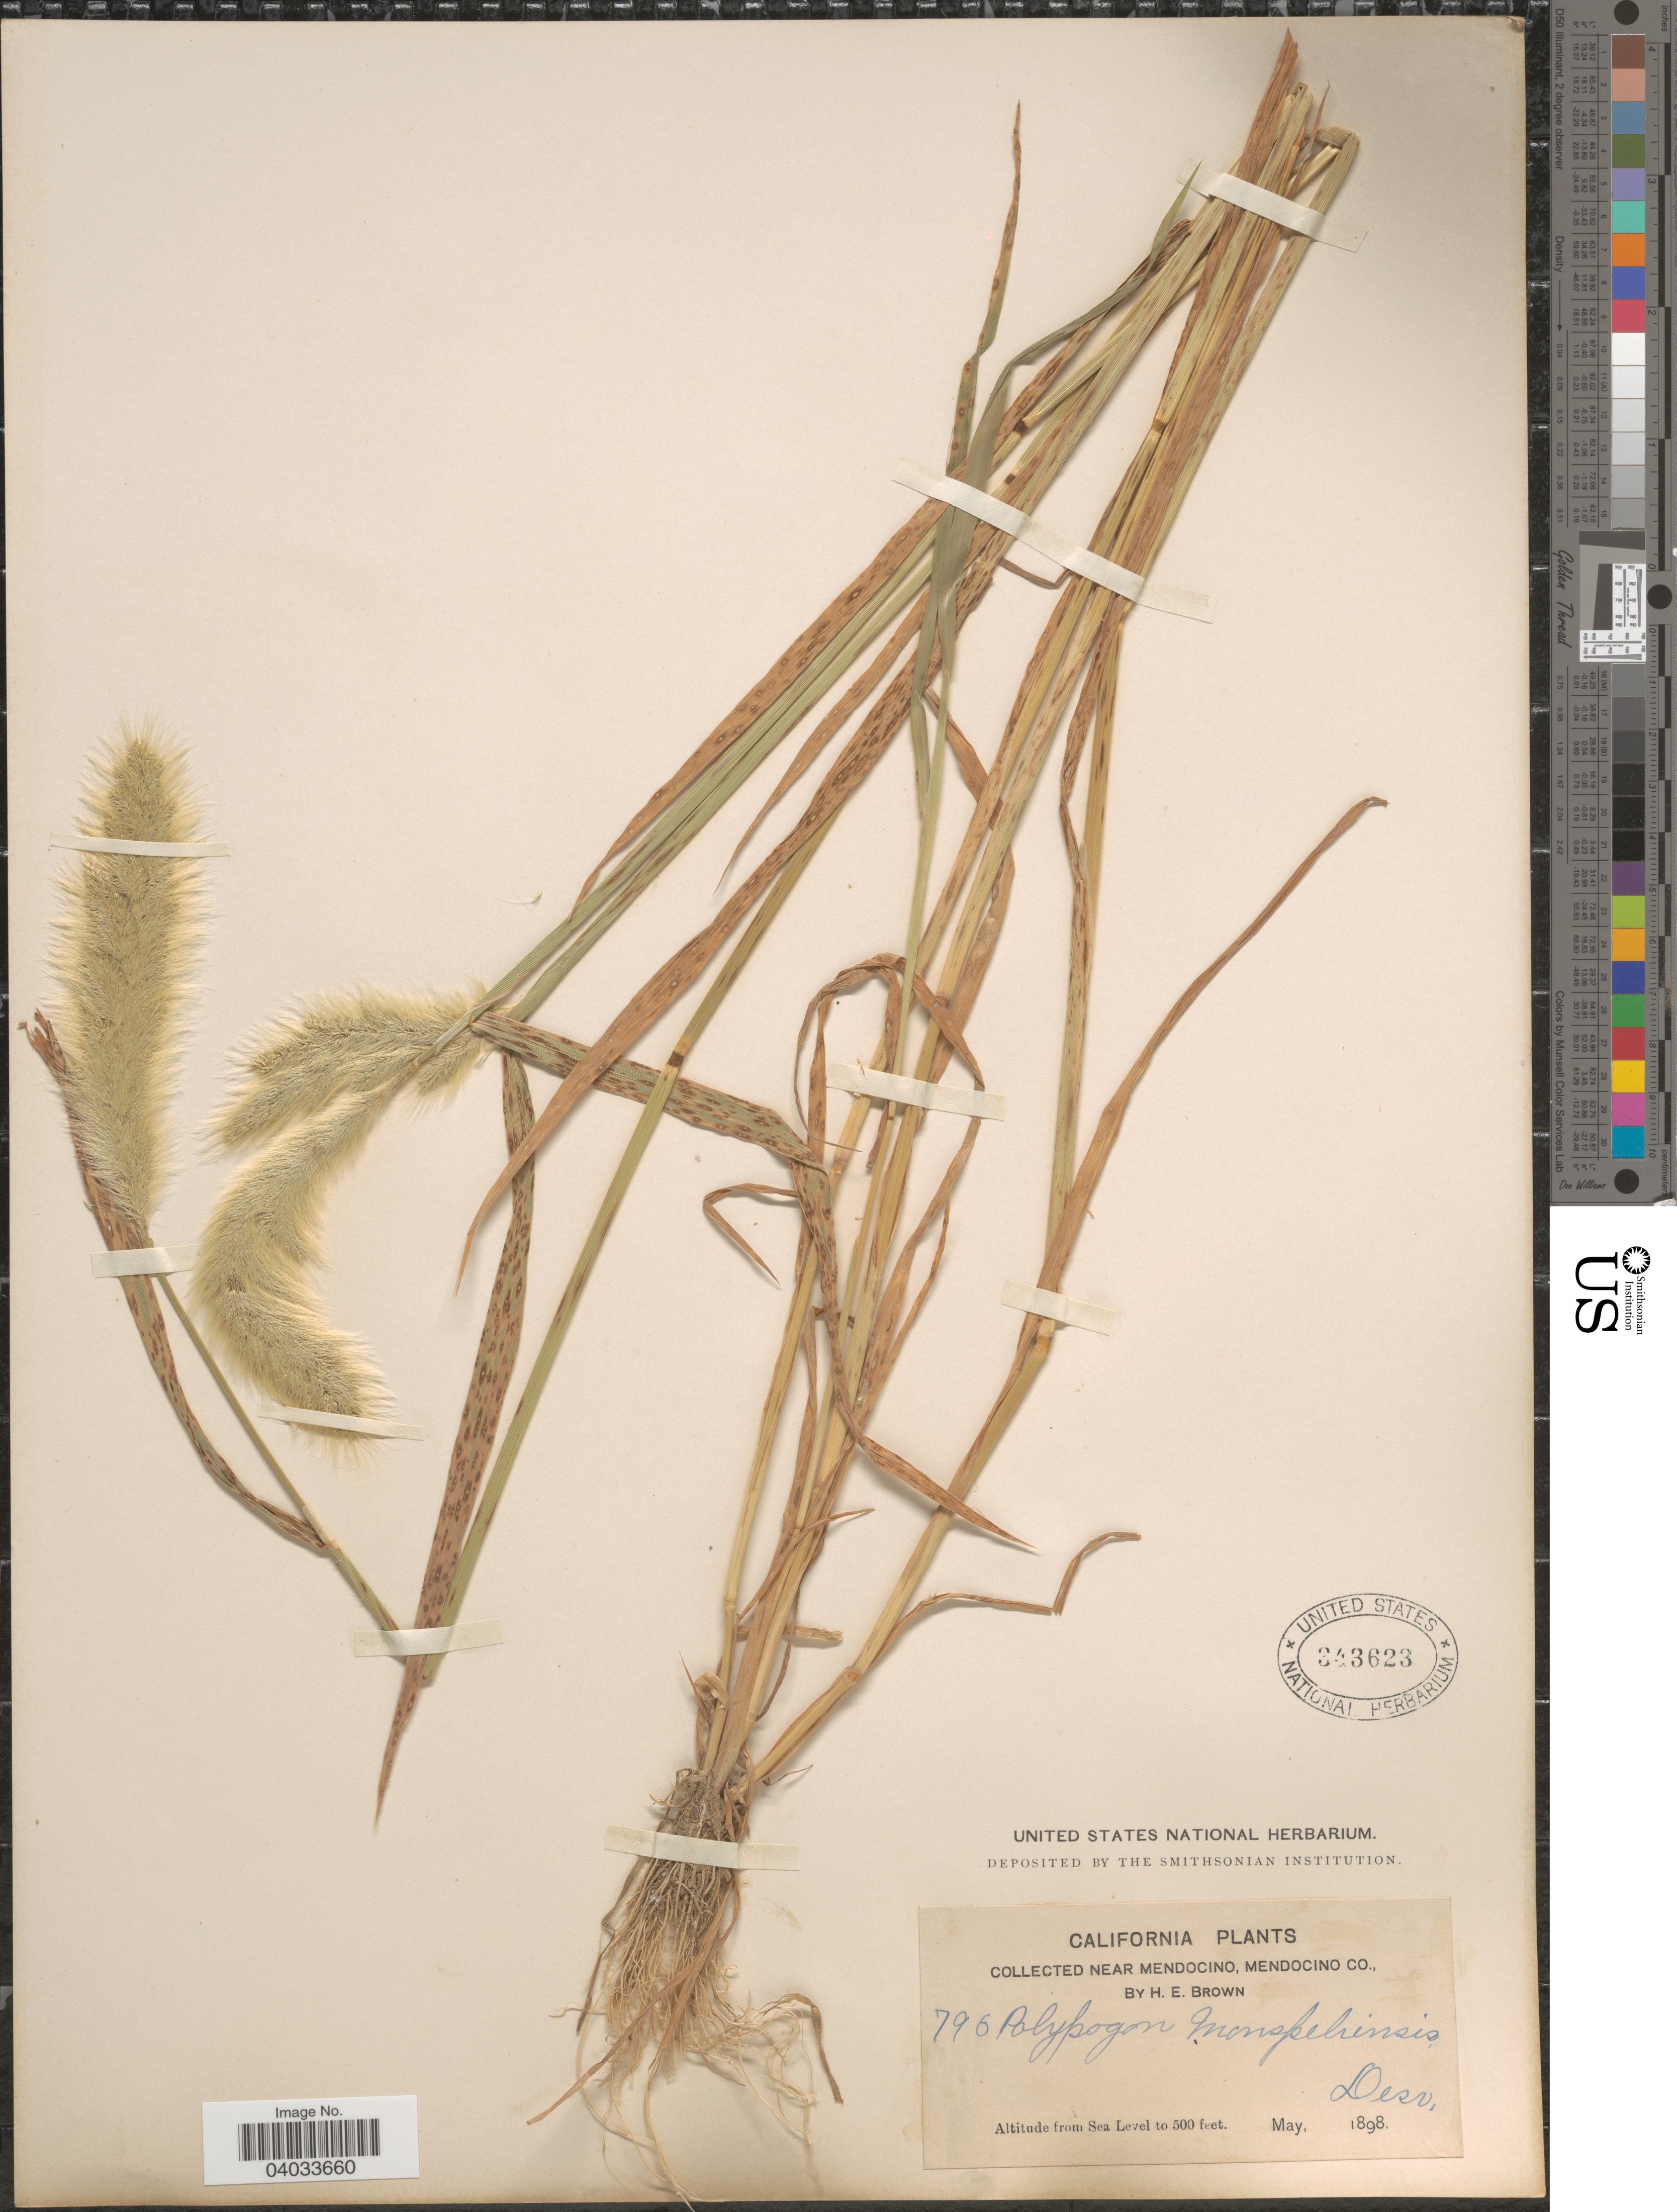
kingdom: Plantae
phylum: Tracheophyta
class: Liliopsida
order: Poales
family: Poaceae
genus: Polypogon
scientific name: Polypogon monspeliensis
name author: (L.) Desf.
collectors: H. E. Brown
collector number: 796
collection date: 1898-05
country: United States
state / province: California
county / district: Mendocino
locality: Near Mendocino, Mendocino Co.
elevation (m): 0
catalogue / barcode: US 343623